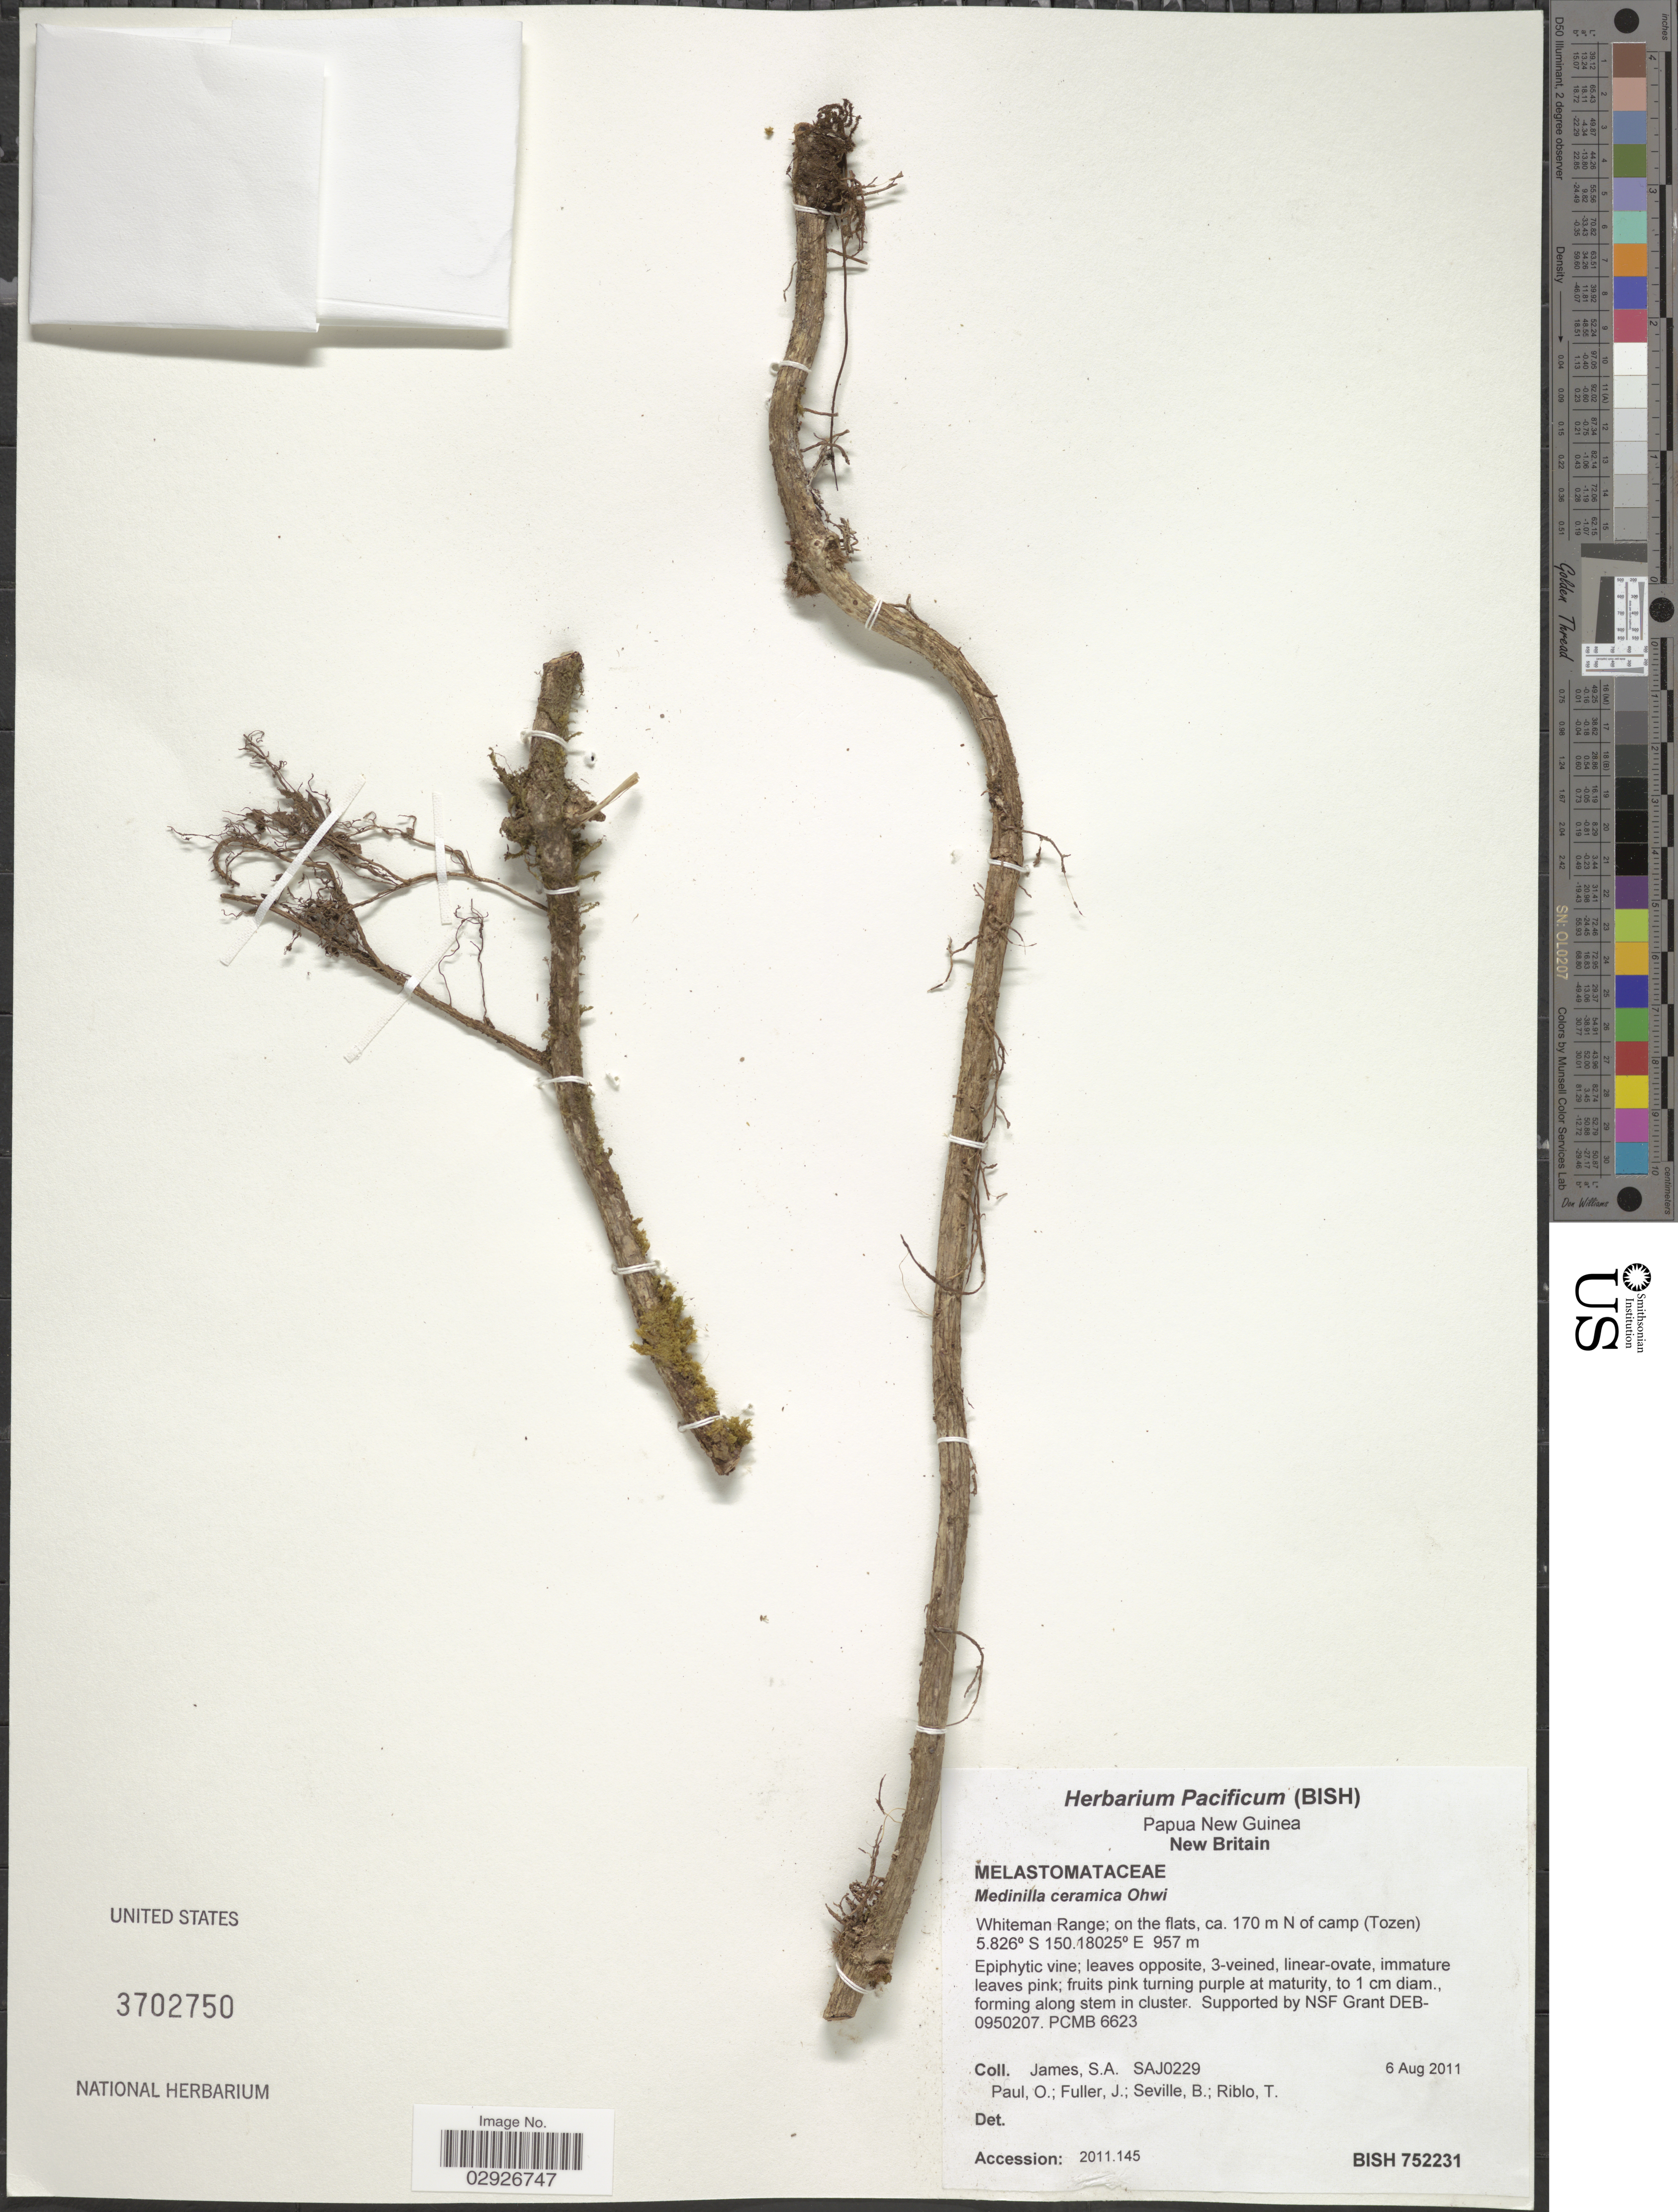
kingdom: Plantae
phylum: Tracheophyta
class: Magnoliopsida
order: Myrtales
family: Melastomataceae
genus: Medinilla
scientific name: Medinilla ceramica Ohwi ined.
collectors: S. James, O. Paul, J. B. Fuller, B. Seville & T. Riblo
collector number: BISH752231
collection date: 2011-08-06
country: Papua New Guinea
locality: New Britain. Whiteman Range; on the flats, ca. 170 m N of camp (Tozen).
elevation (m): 957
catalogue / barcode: US 3702750